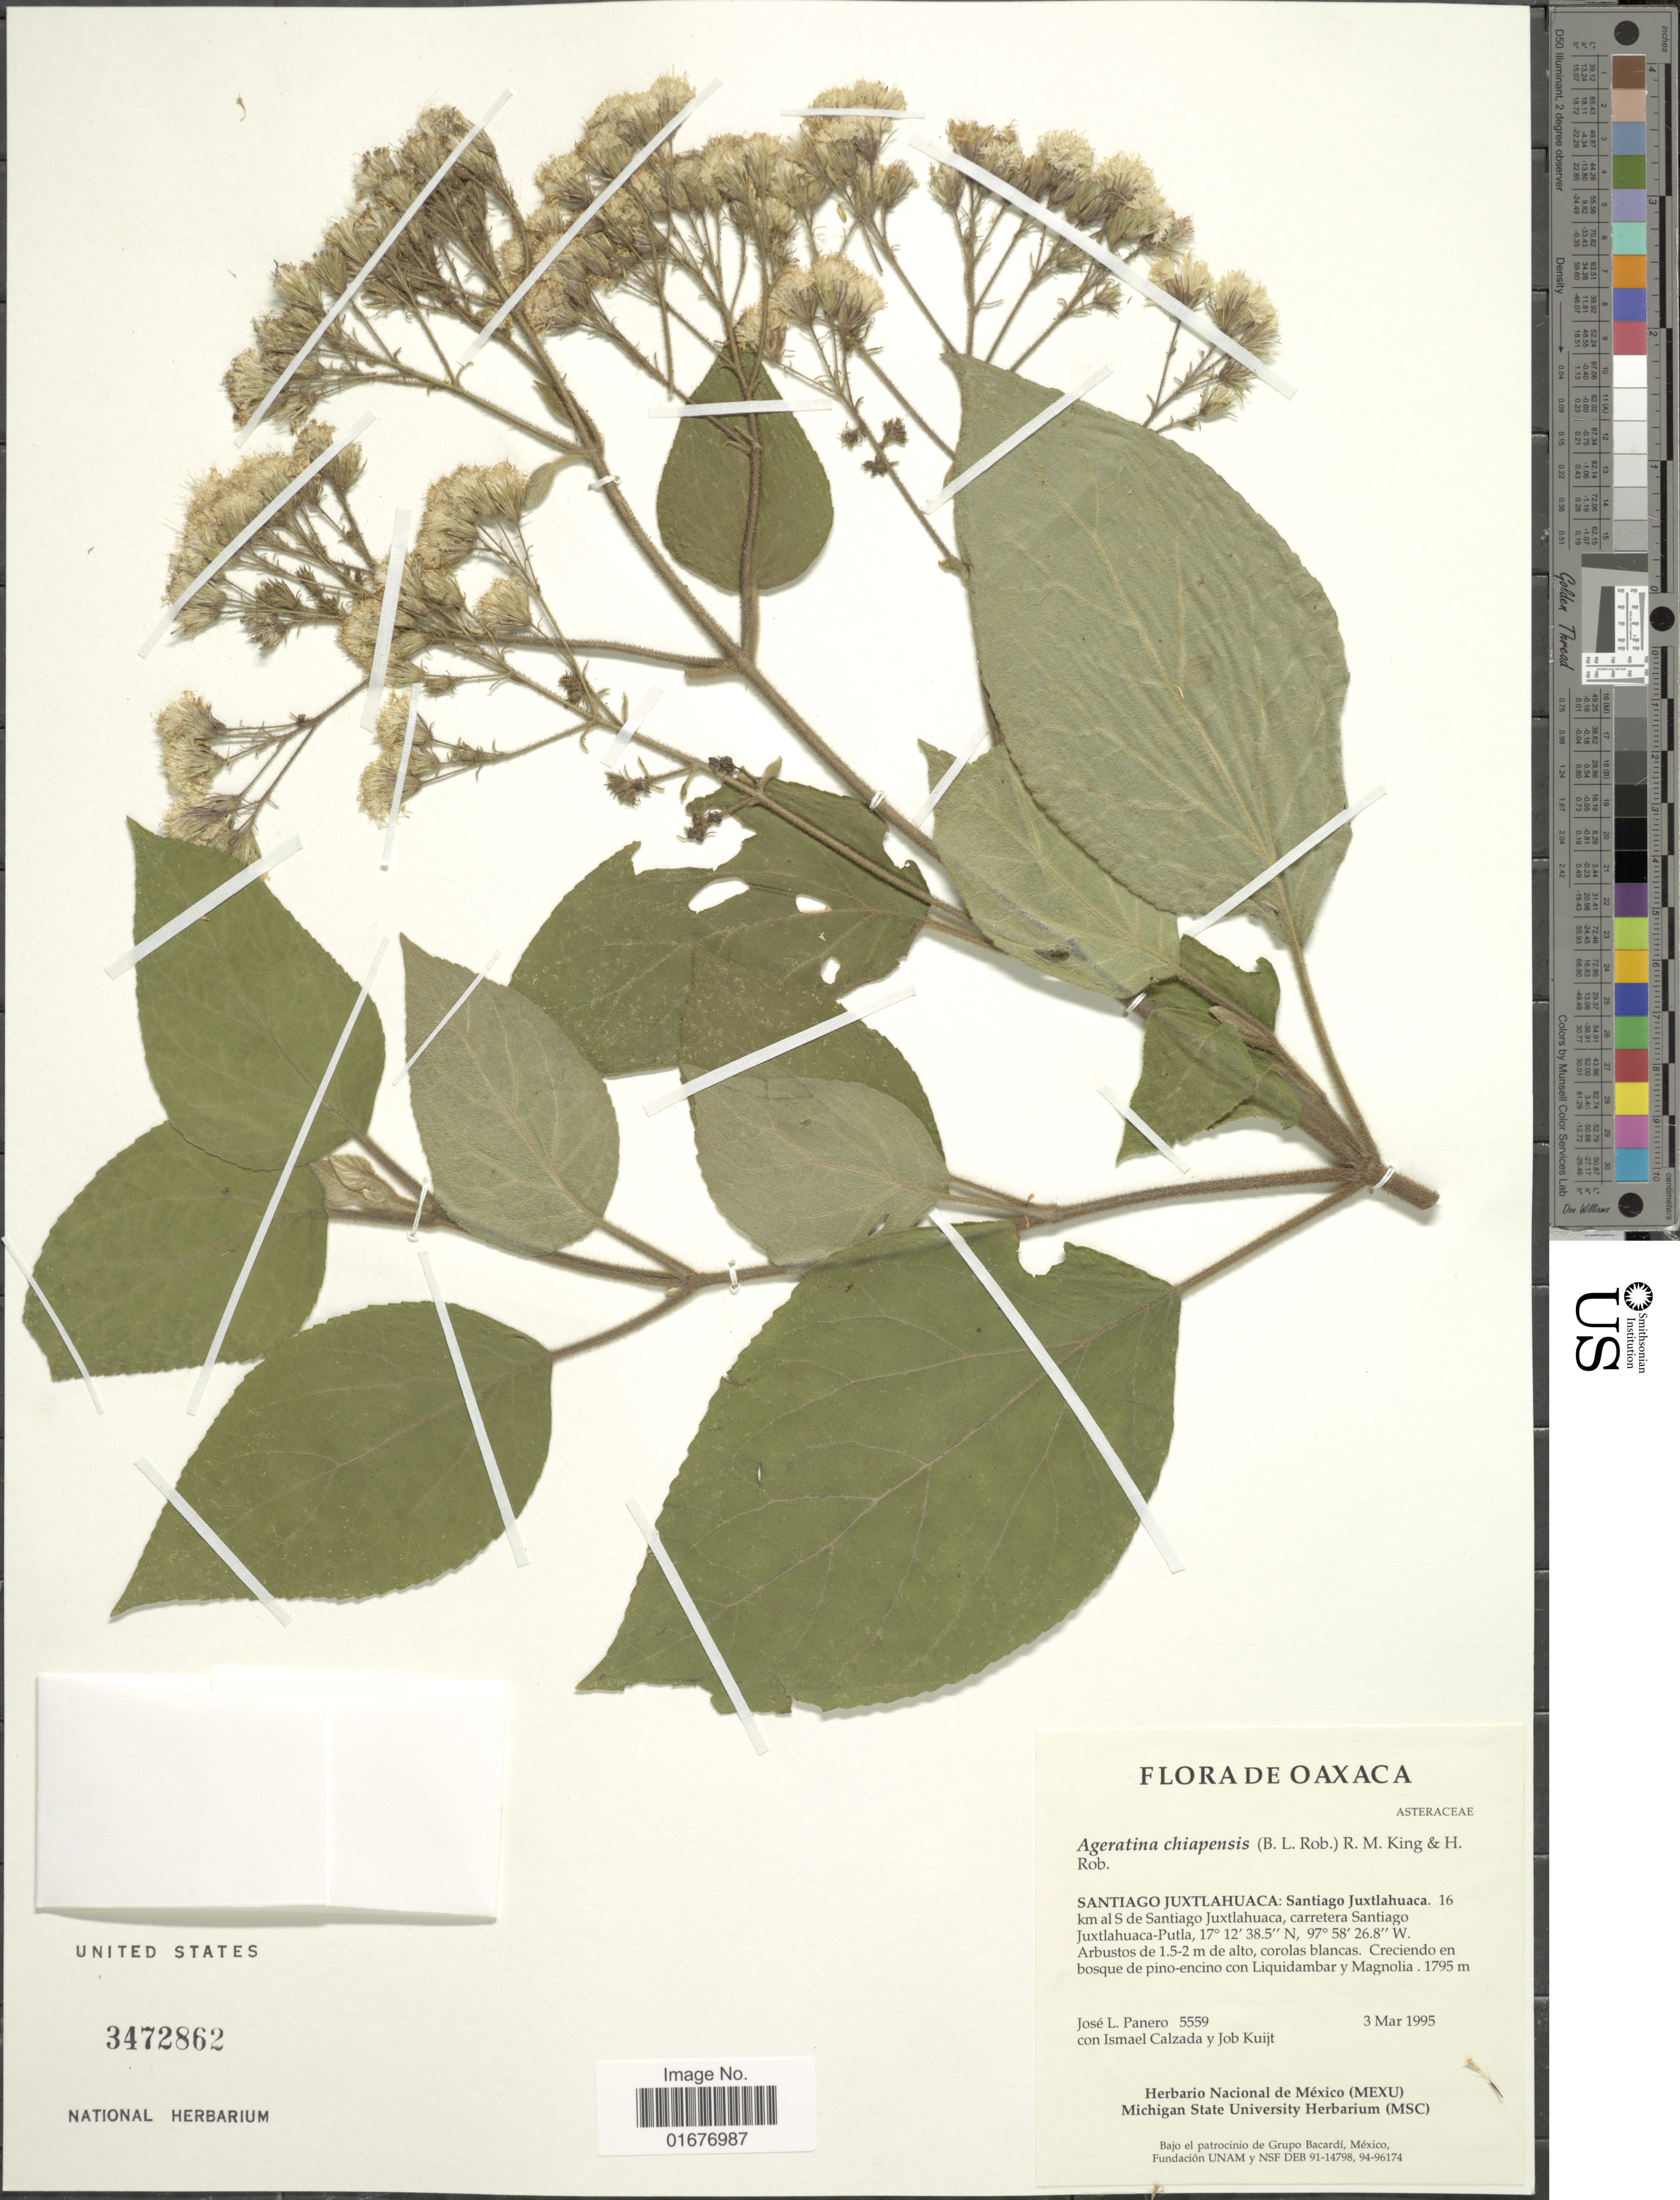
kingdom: Plantae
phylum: Tracheophyta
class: Magnoliopsida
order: Asterales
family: Asteraceae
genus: Ageratina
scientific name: Ageratina vernalis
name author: (Vatke & Kurtz) R.M. King & H. Rob.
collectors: J. L. Panero, I. Calzada & J. Kuijt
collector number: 5559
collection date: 1995-03-03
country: Mexico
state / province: Oaxaca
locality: Santiago Juxtlahuaca: Santiago Juxtlahuaca, 16 km al S de Santiago Juxtlahuaca, carretere Santiago, Juxtlahuaca- Putla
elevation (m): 1795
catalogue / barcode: US 3472862